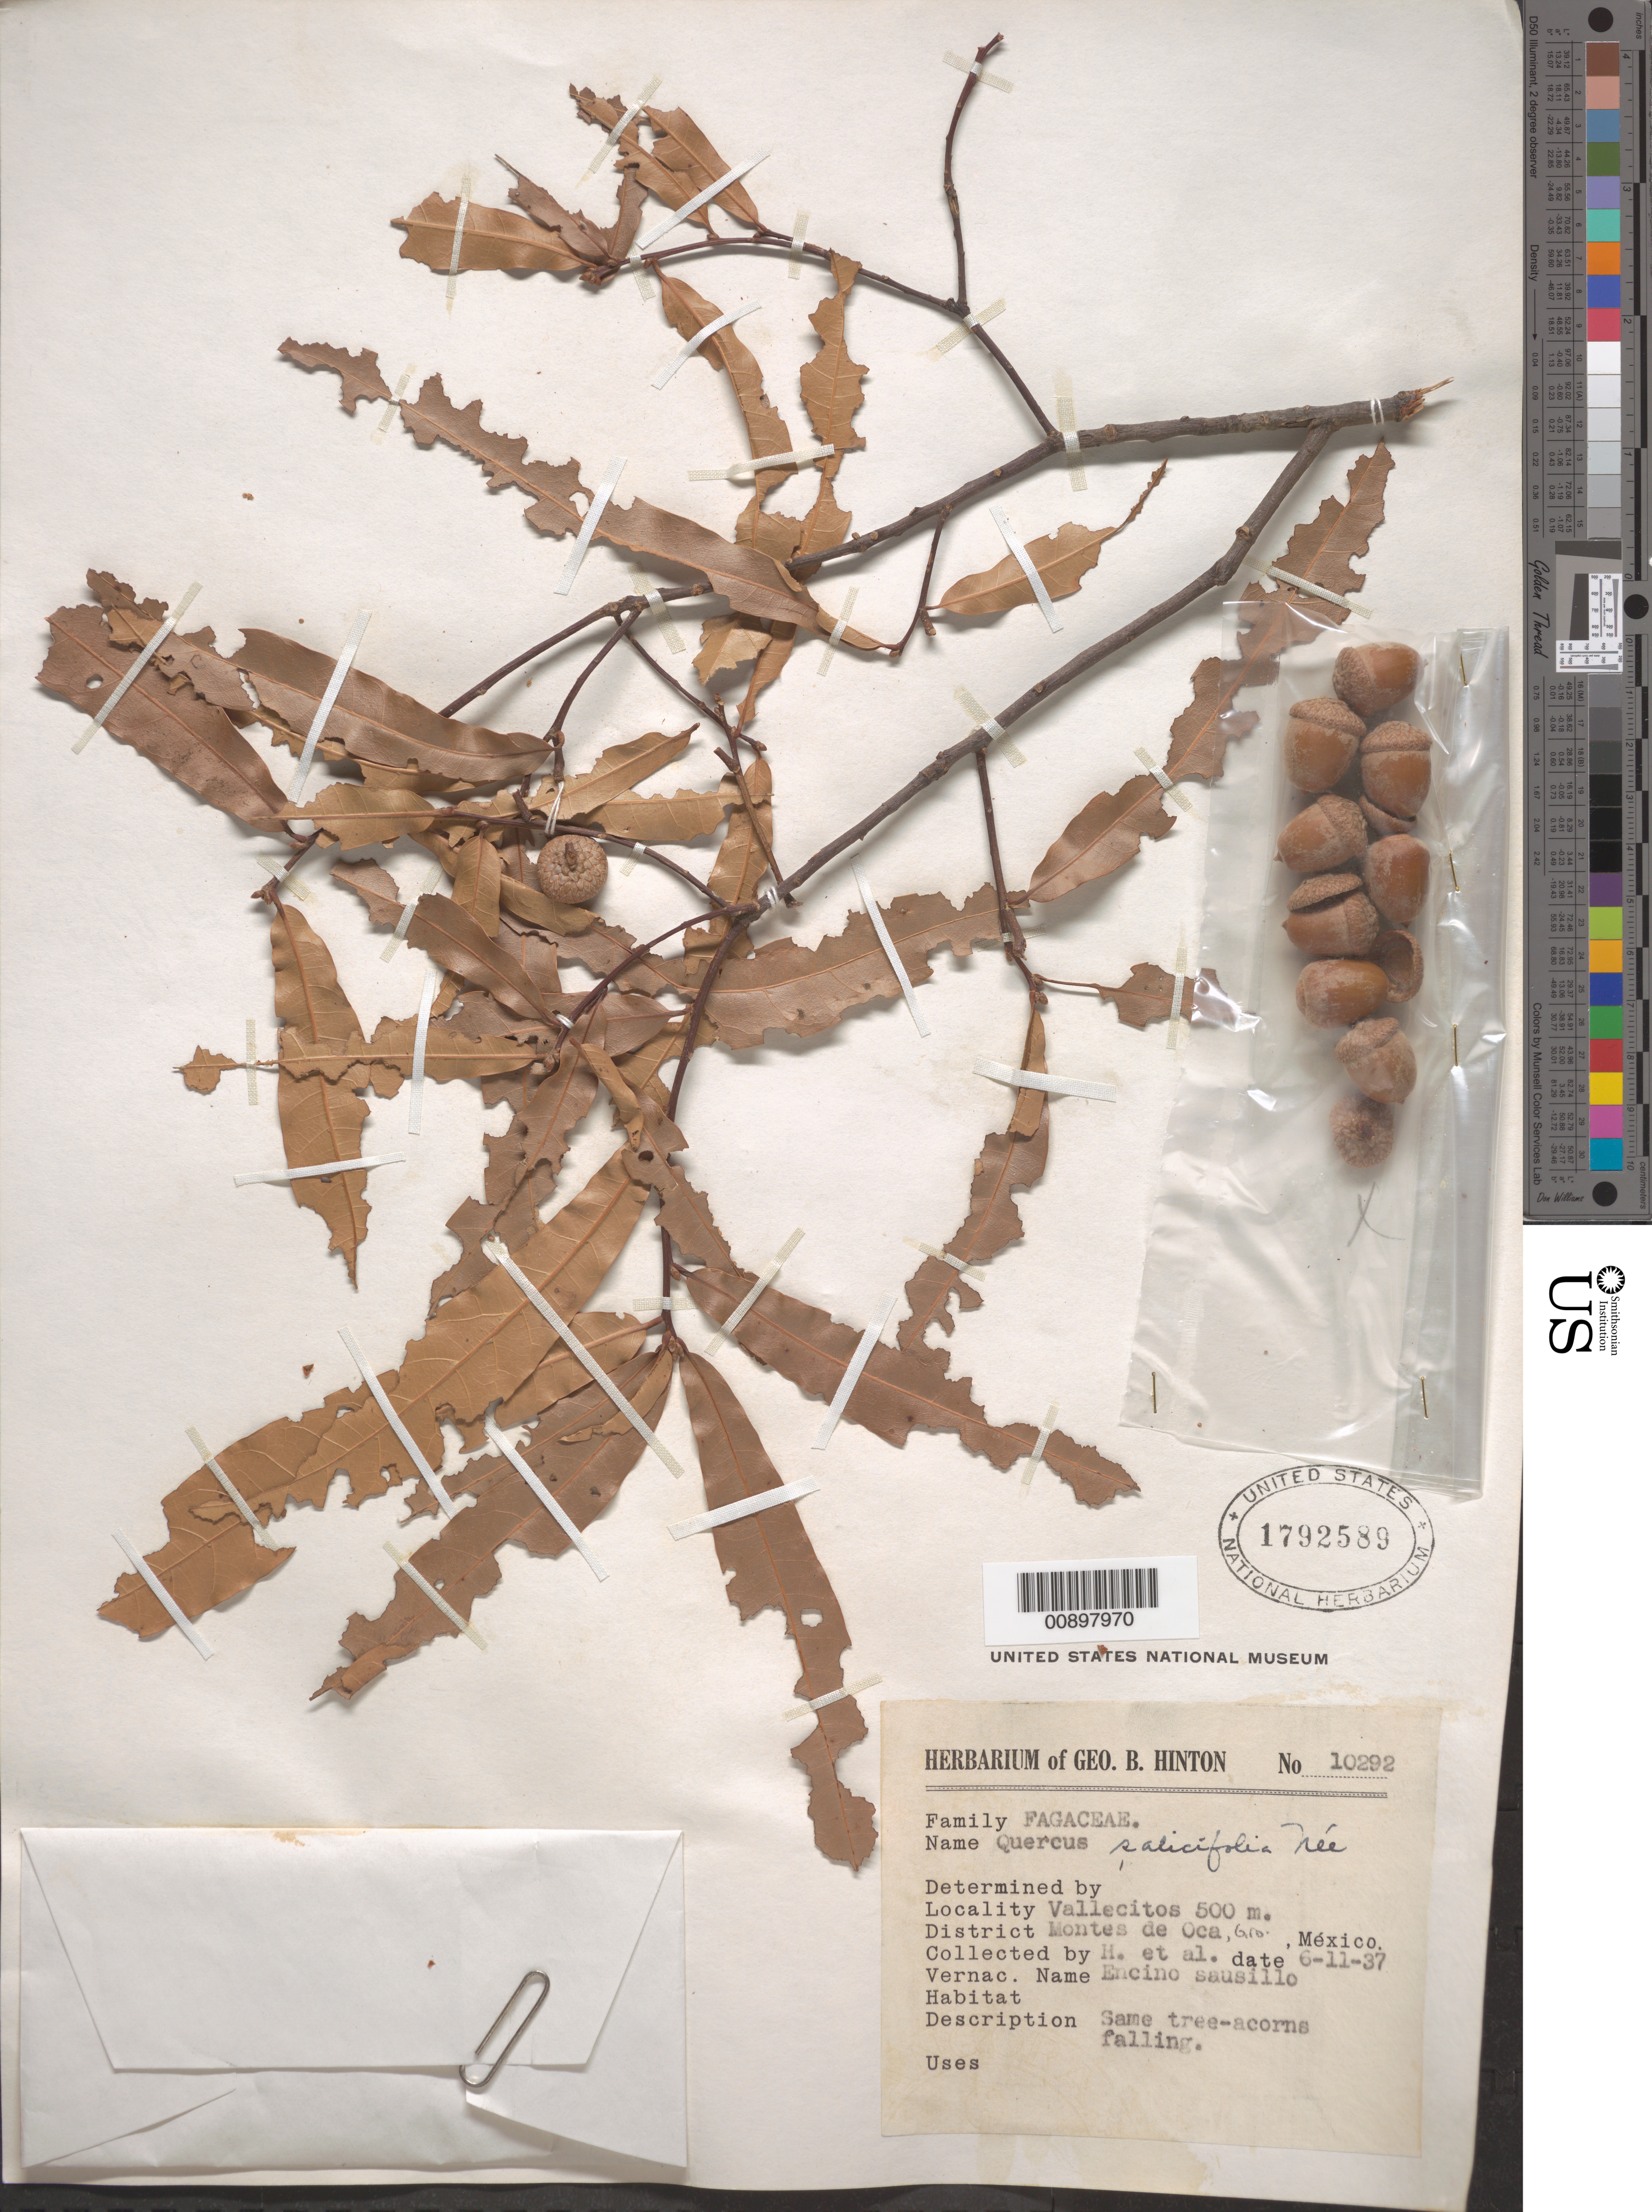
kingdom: Plantae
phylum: Tracheophyta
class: Magnoliopsida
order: Fagales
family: Fagaceae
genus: Quercus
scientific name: Quercus salicifolia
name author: Née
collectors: G. B. Hinton & et al.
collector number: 10292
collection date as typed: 11 Jun 1937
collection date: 1937-06-11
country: Mexico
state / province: Guerrero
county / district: Montes de Oca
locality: Vallecitos, District Montes de Oca, Guerrero.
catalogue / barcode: US 1792589